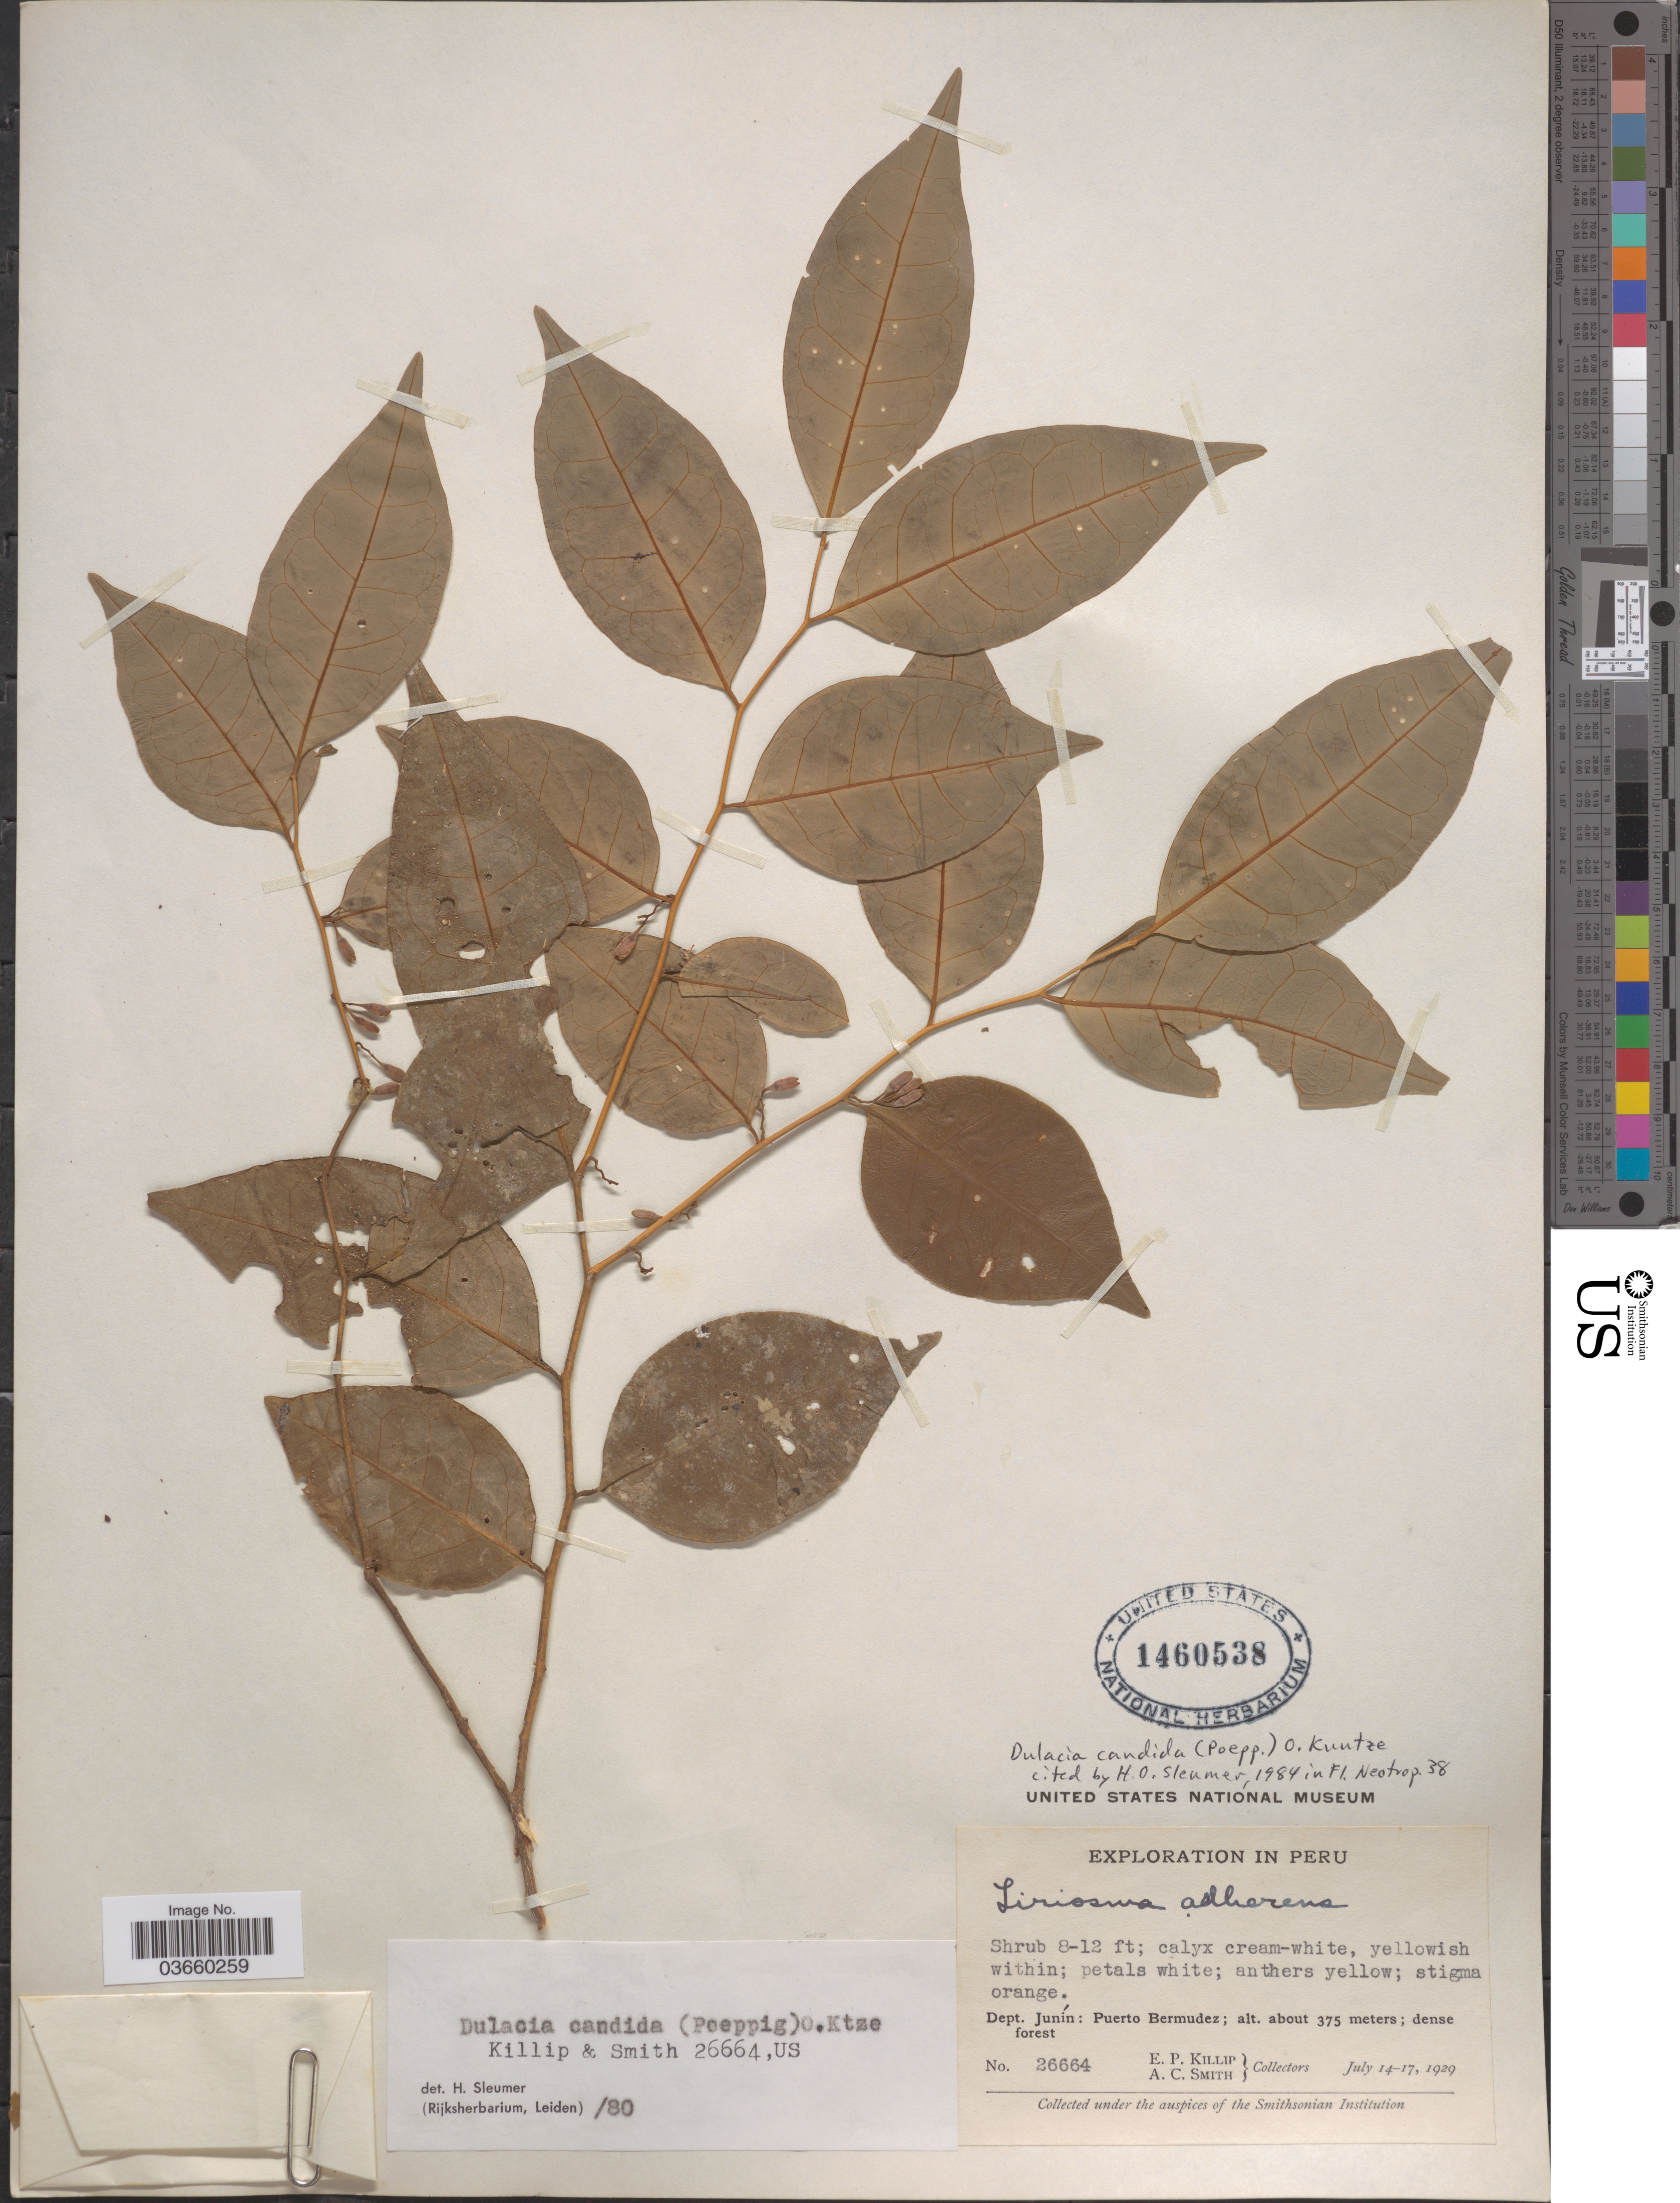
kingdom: Plantae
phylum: Tracheophyta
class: Magnoliopsida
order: Santalales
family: Olacaceae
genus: Dulacia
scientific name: Dulacia candida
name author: (Poepp.) Kuntze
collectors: E. P. Killip & A. C. Smith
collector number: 26664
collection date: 1929-07-14/1929-07-17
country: Peru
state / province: Junín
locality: Dept. Junín: Puerto Bermudez.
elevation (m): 375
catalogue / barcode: US 1460538